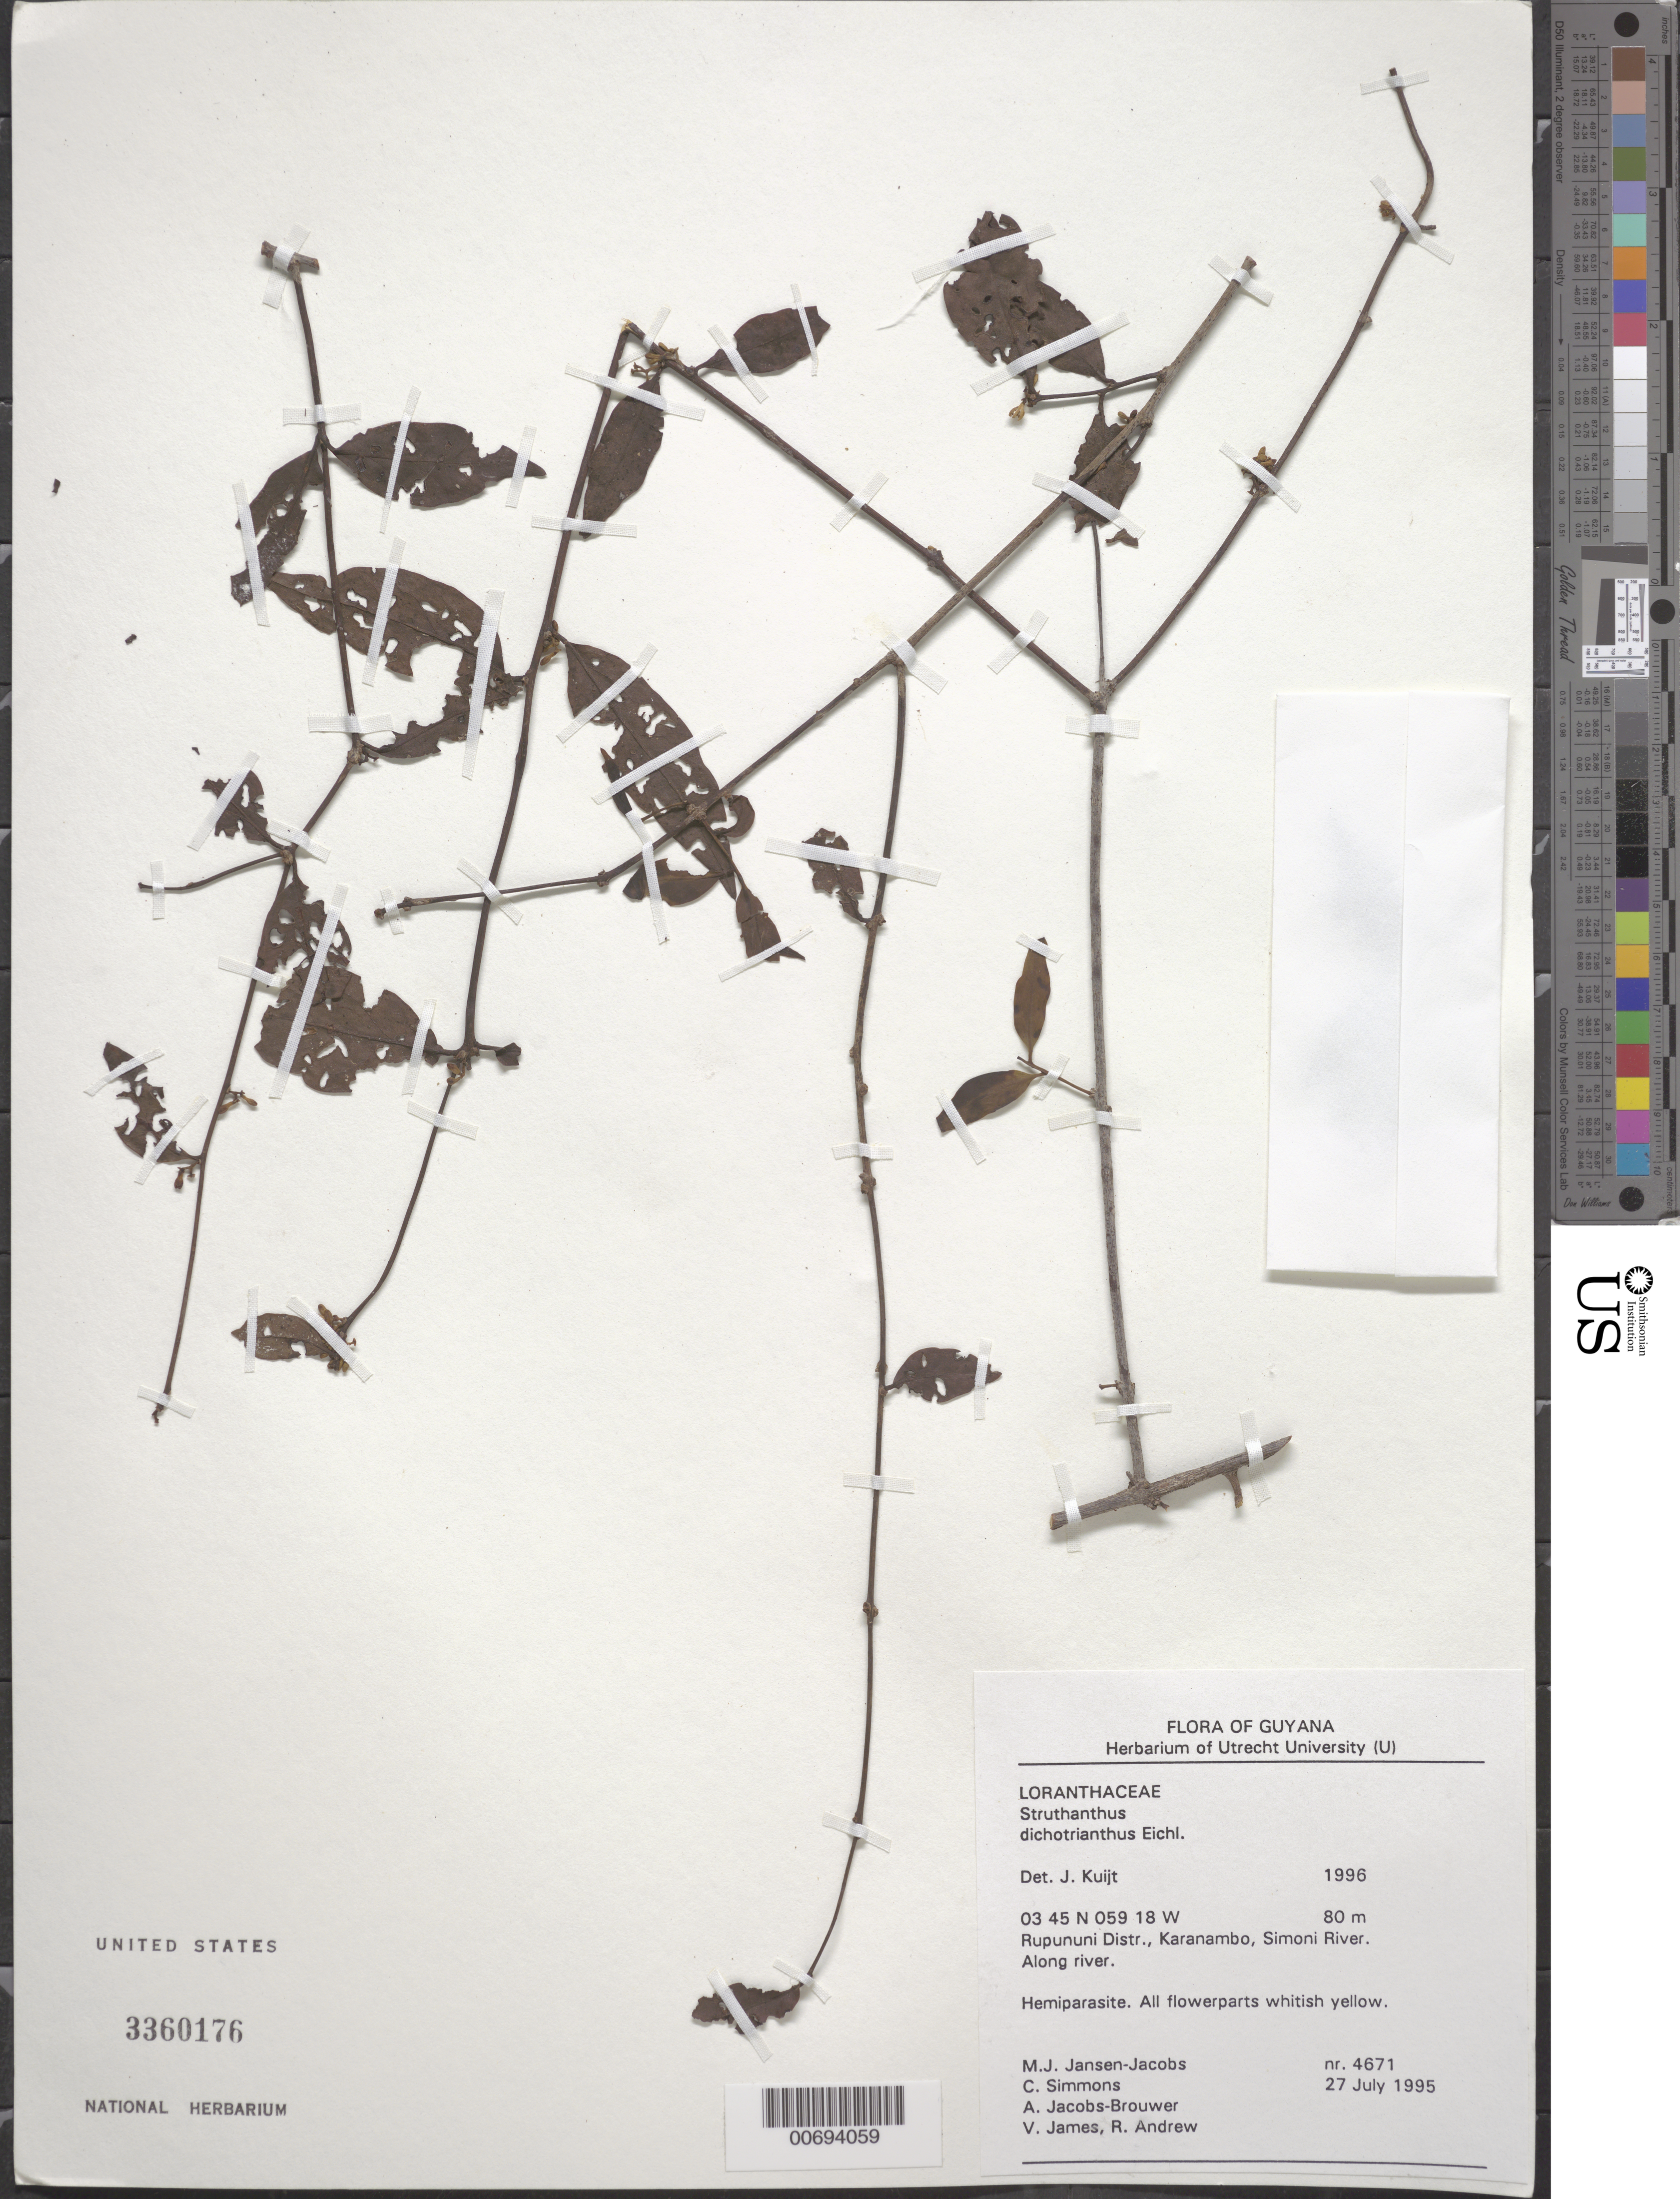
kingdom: Plantae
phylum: Tracheophyta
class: Magnoliopsida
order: Santalales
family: Loranthaceae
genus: Struthanthus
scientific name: Struthanthus dichotrianthus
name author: Eichler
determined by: Kuijt, Job, (CANADA)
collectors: M. J. Jansen-Jacobs, C. Simons, A. Jacobs-Brouwer, V. James & R. Andrew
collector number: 4671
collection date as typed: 27-Jul-85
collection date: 1985-07-27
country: Guyana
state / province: U. Takutu-U. Essequibo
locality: Karanambo, Rupununi River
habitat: Along river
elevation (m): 80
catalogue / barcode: US 3360176